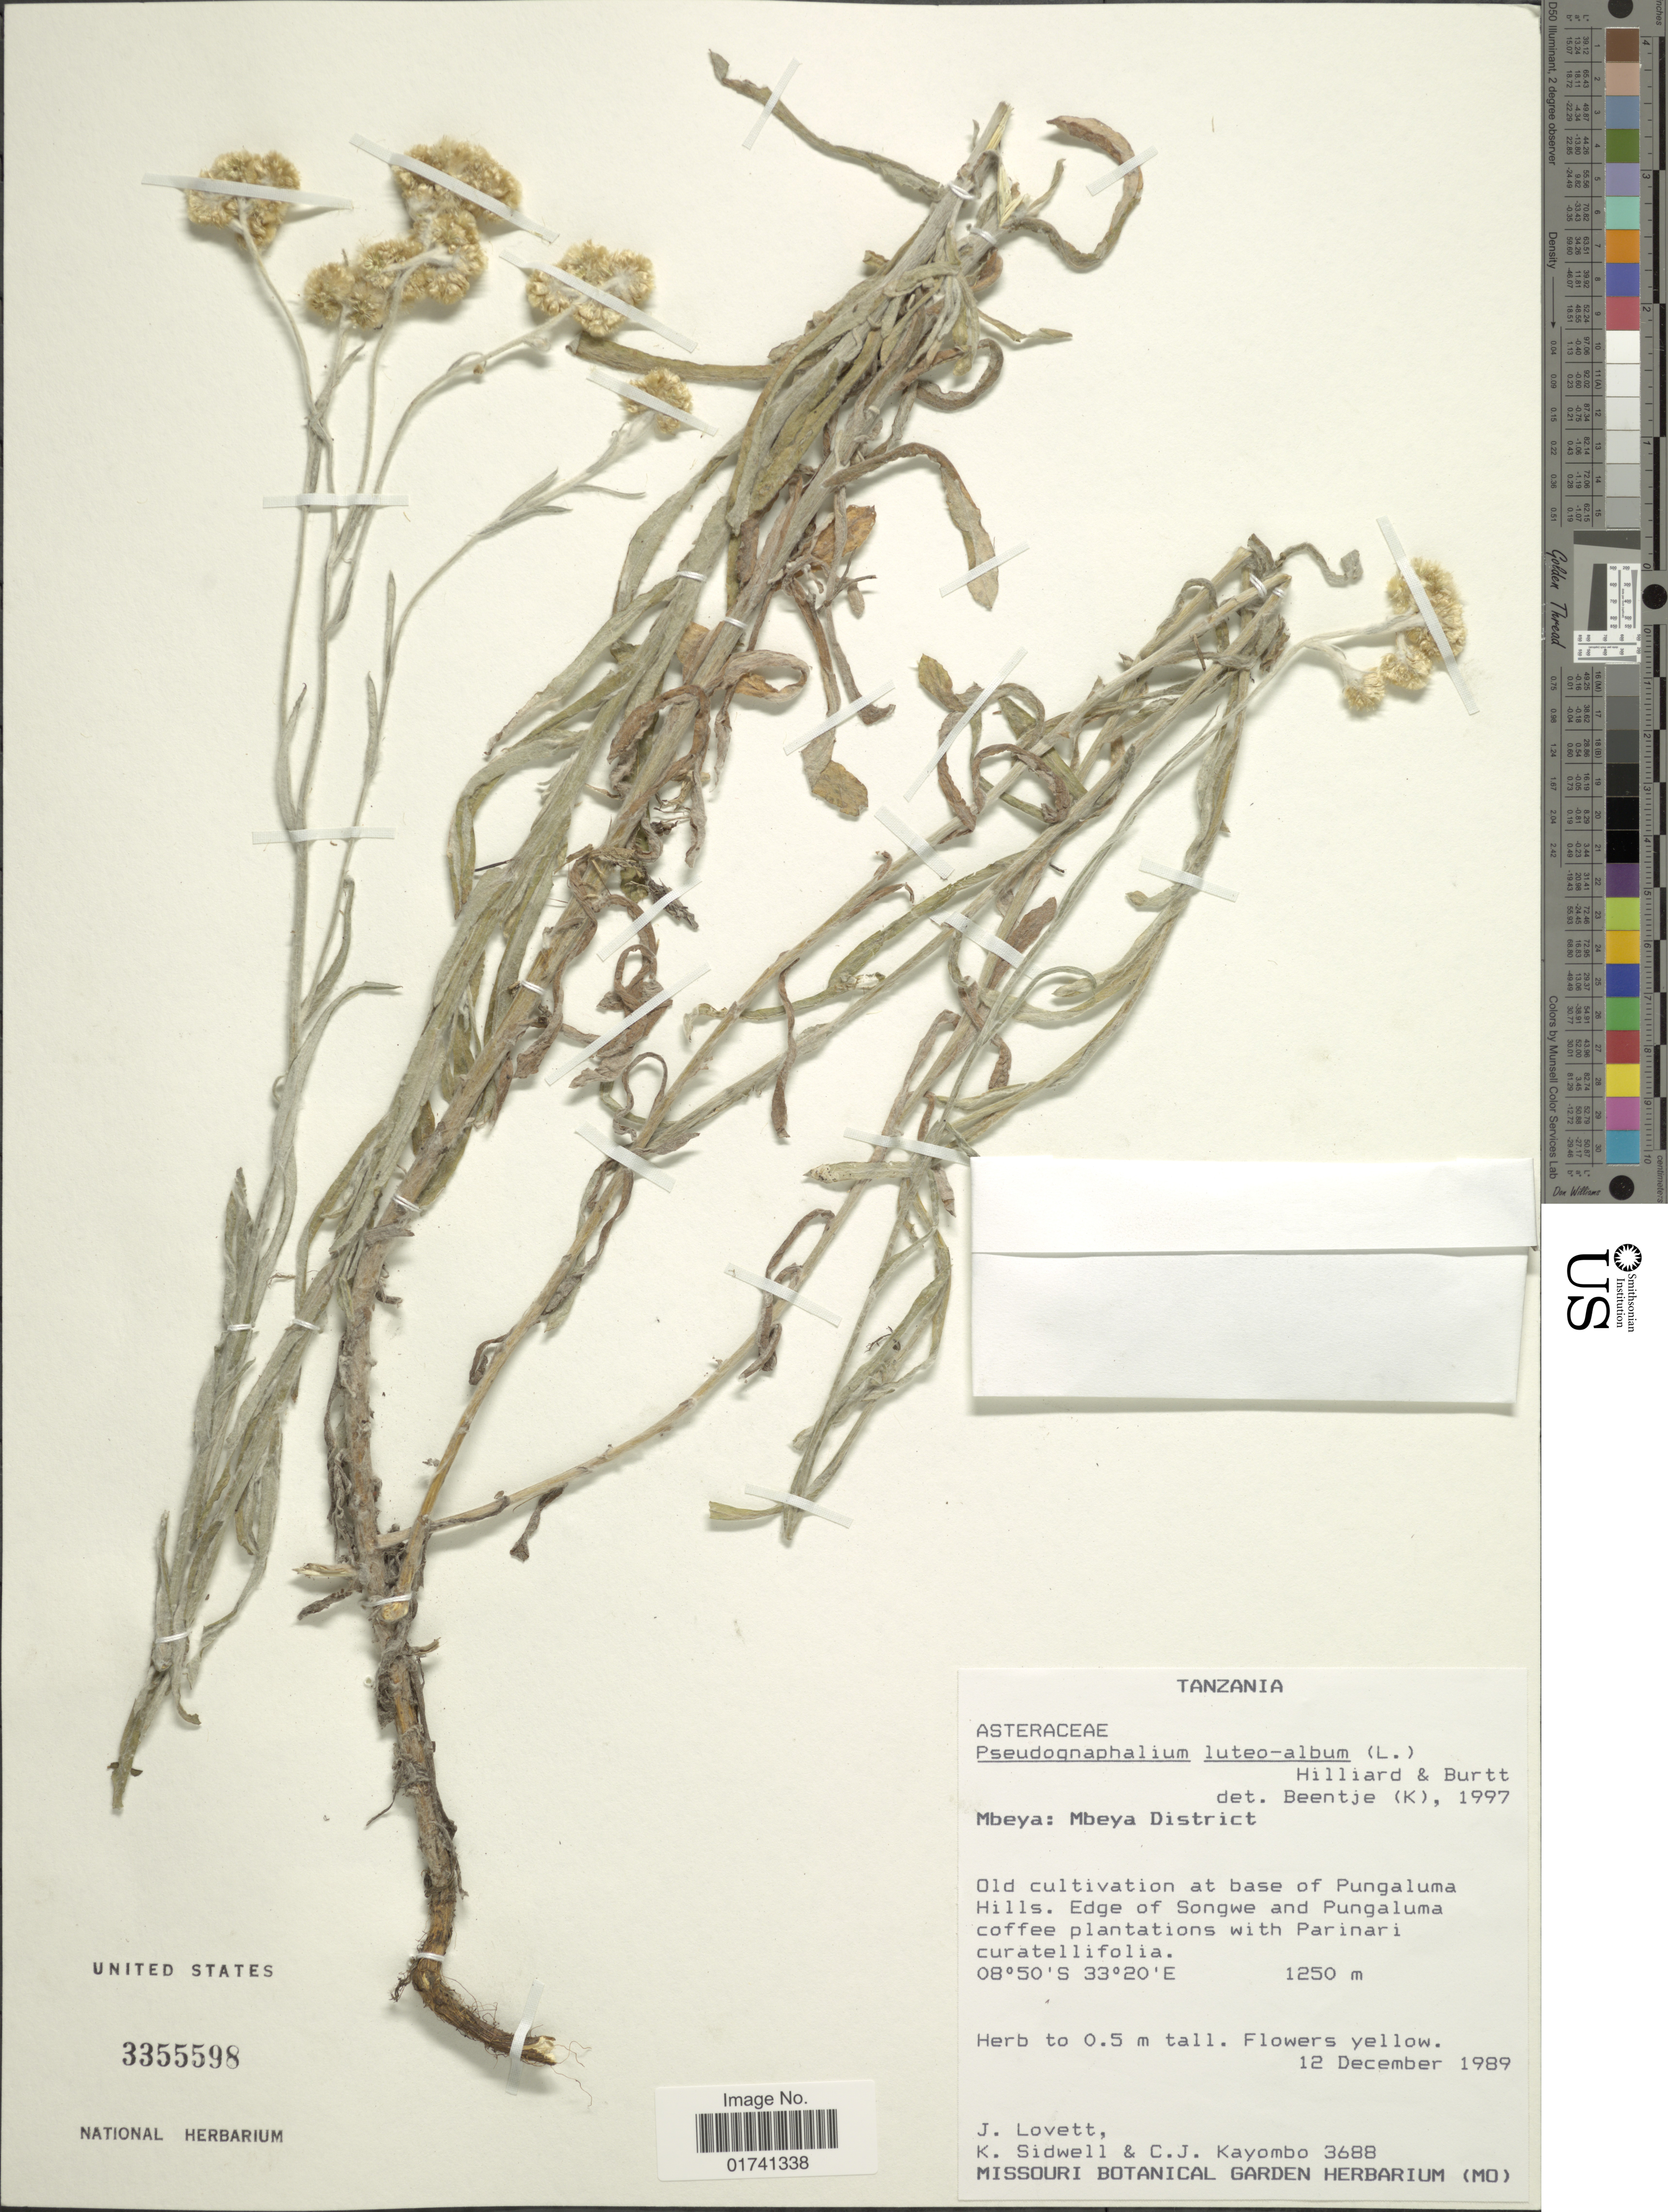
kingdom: Plantae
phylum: Tracheophyta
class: Magnoliopsida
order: Asterales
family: Asteraceae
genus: Laphangium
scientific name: Laphangium luteoalbum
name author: (L.) Tzvelev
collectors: J. Lovett, K. Sidwell & C. Kayombo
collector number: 3688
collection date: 1989-12-12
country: Tanzania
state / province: Mbeya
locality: Mbeya District, old cultivation at base of Pungaluma Hills, edge of Songwe and Pungaluma coffee plantations.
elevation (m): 1250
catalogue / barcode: US 3355598